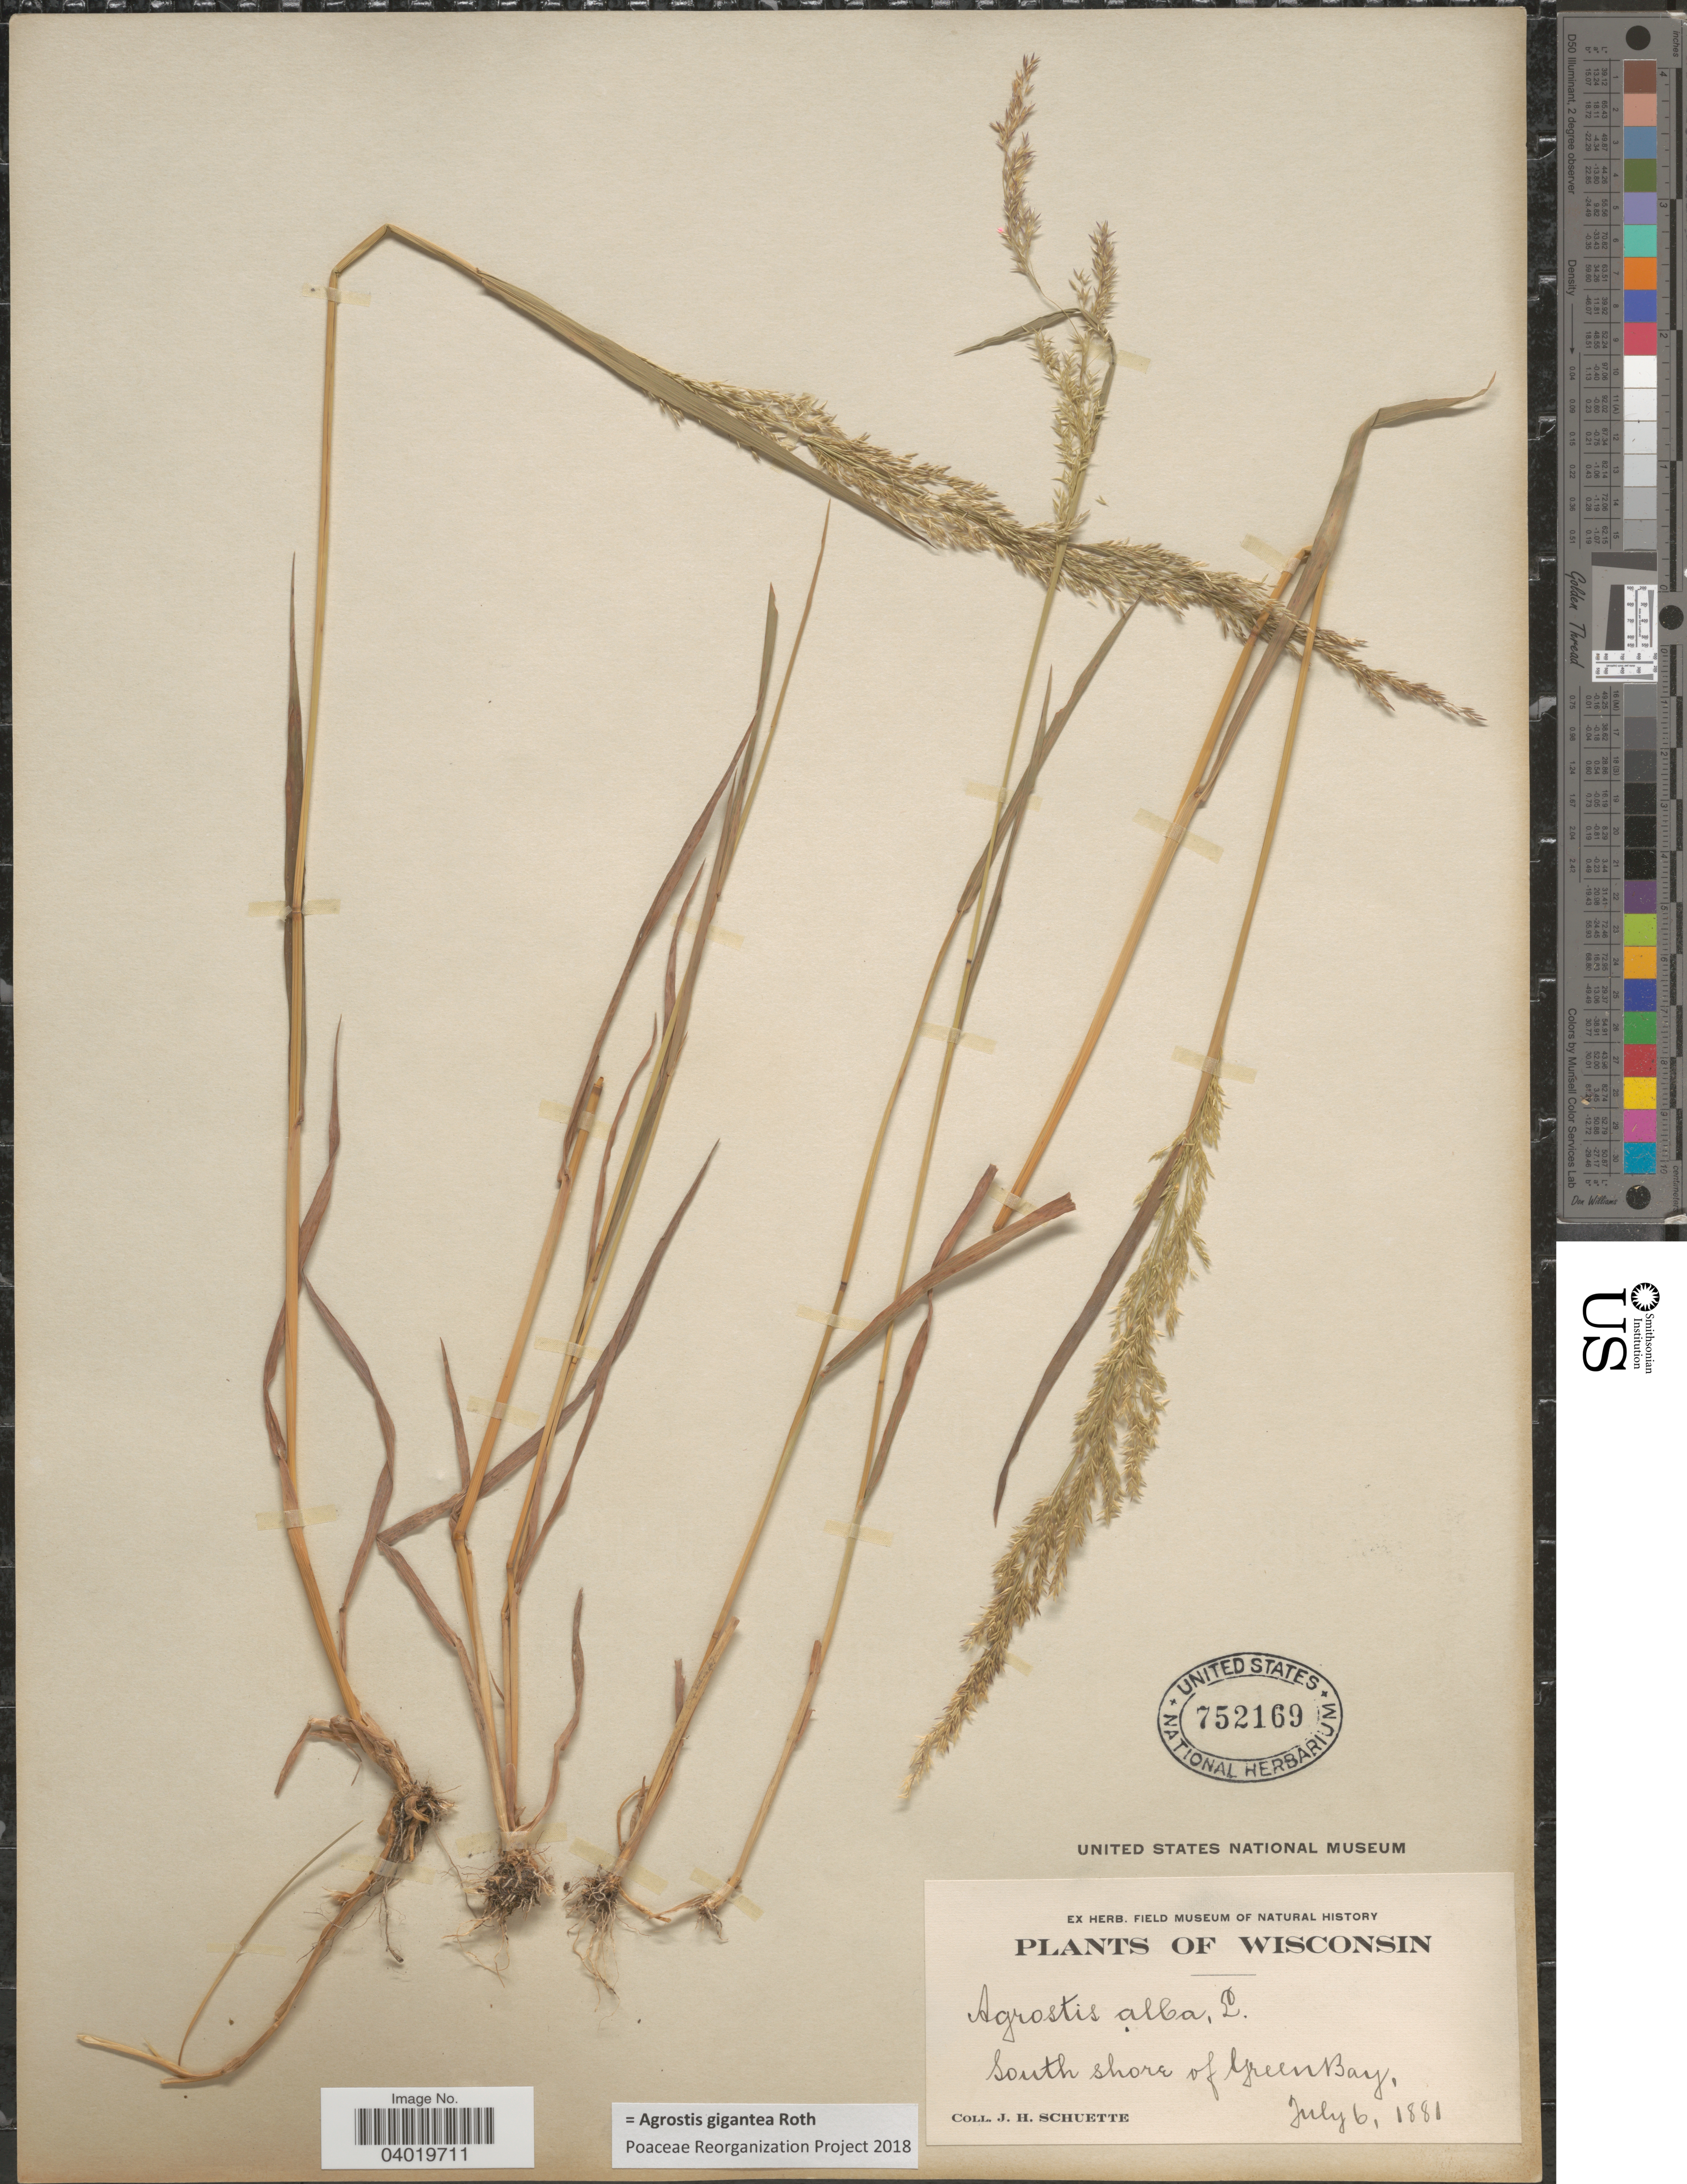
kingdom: Plantae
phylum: Tracheophyta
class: Liliopsida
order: Poales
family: Poaceae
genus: Agrostis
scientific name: Agrostis gigantea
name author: Roth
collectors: J. H. Schuette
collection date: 1881-07-06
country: United States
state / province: Wisconsin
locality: South shore of Greenbay.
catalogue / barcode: US 752169